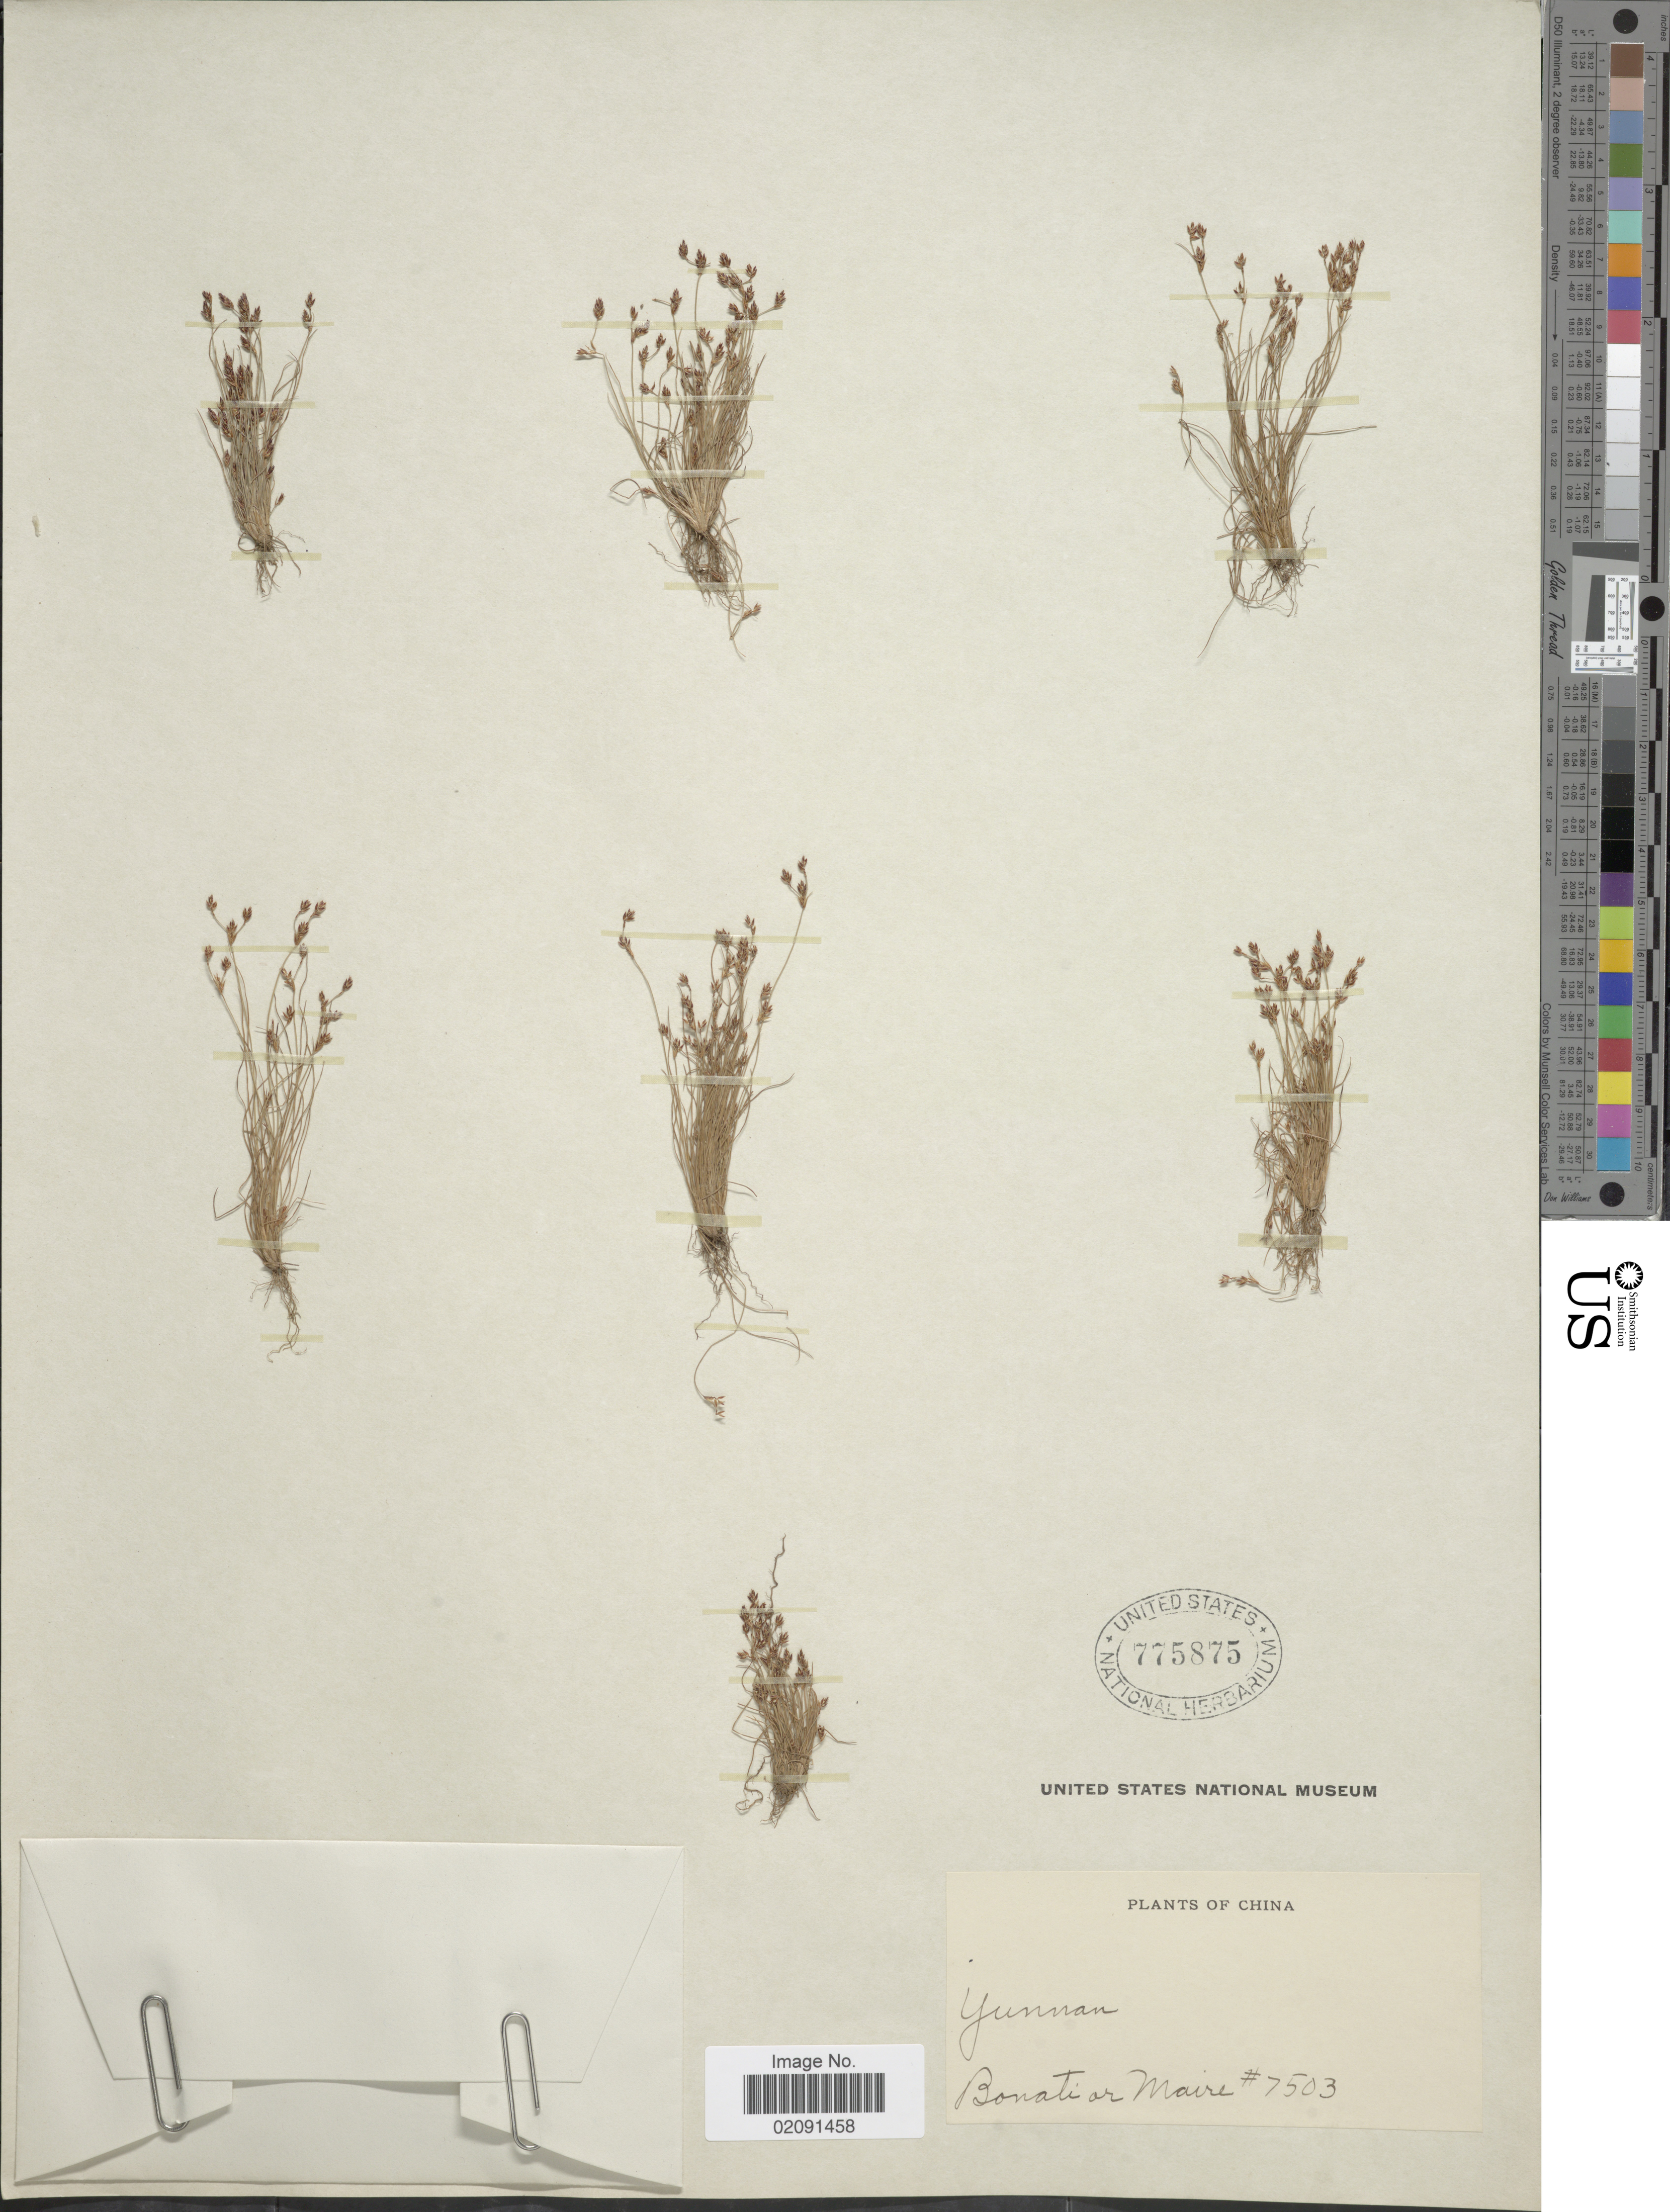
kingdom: Plantae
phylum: Tracheophyta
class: Liliopsida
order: Poales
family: Cyperaceae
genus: Bulbostylis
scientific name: Bulbostylis capillaris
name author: (L.) Kunth ex C.B. Clarke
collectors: B. Marie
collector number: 7503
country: China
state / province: Yunnan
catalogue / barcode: US 775875